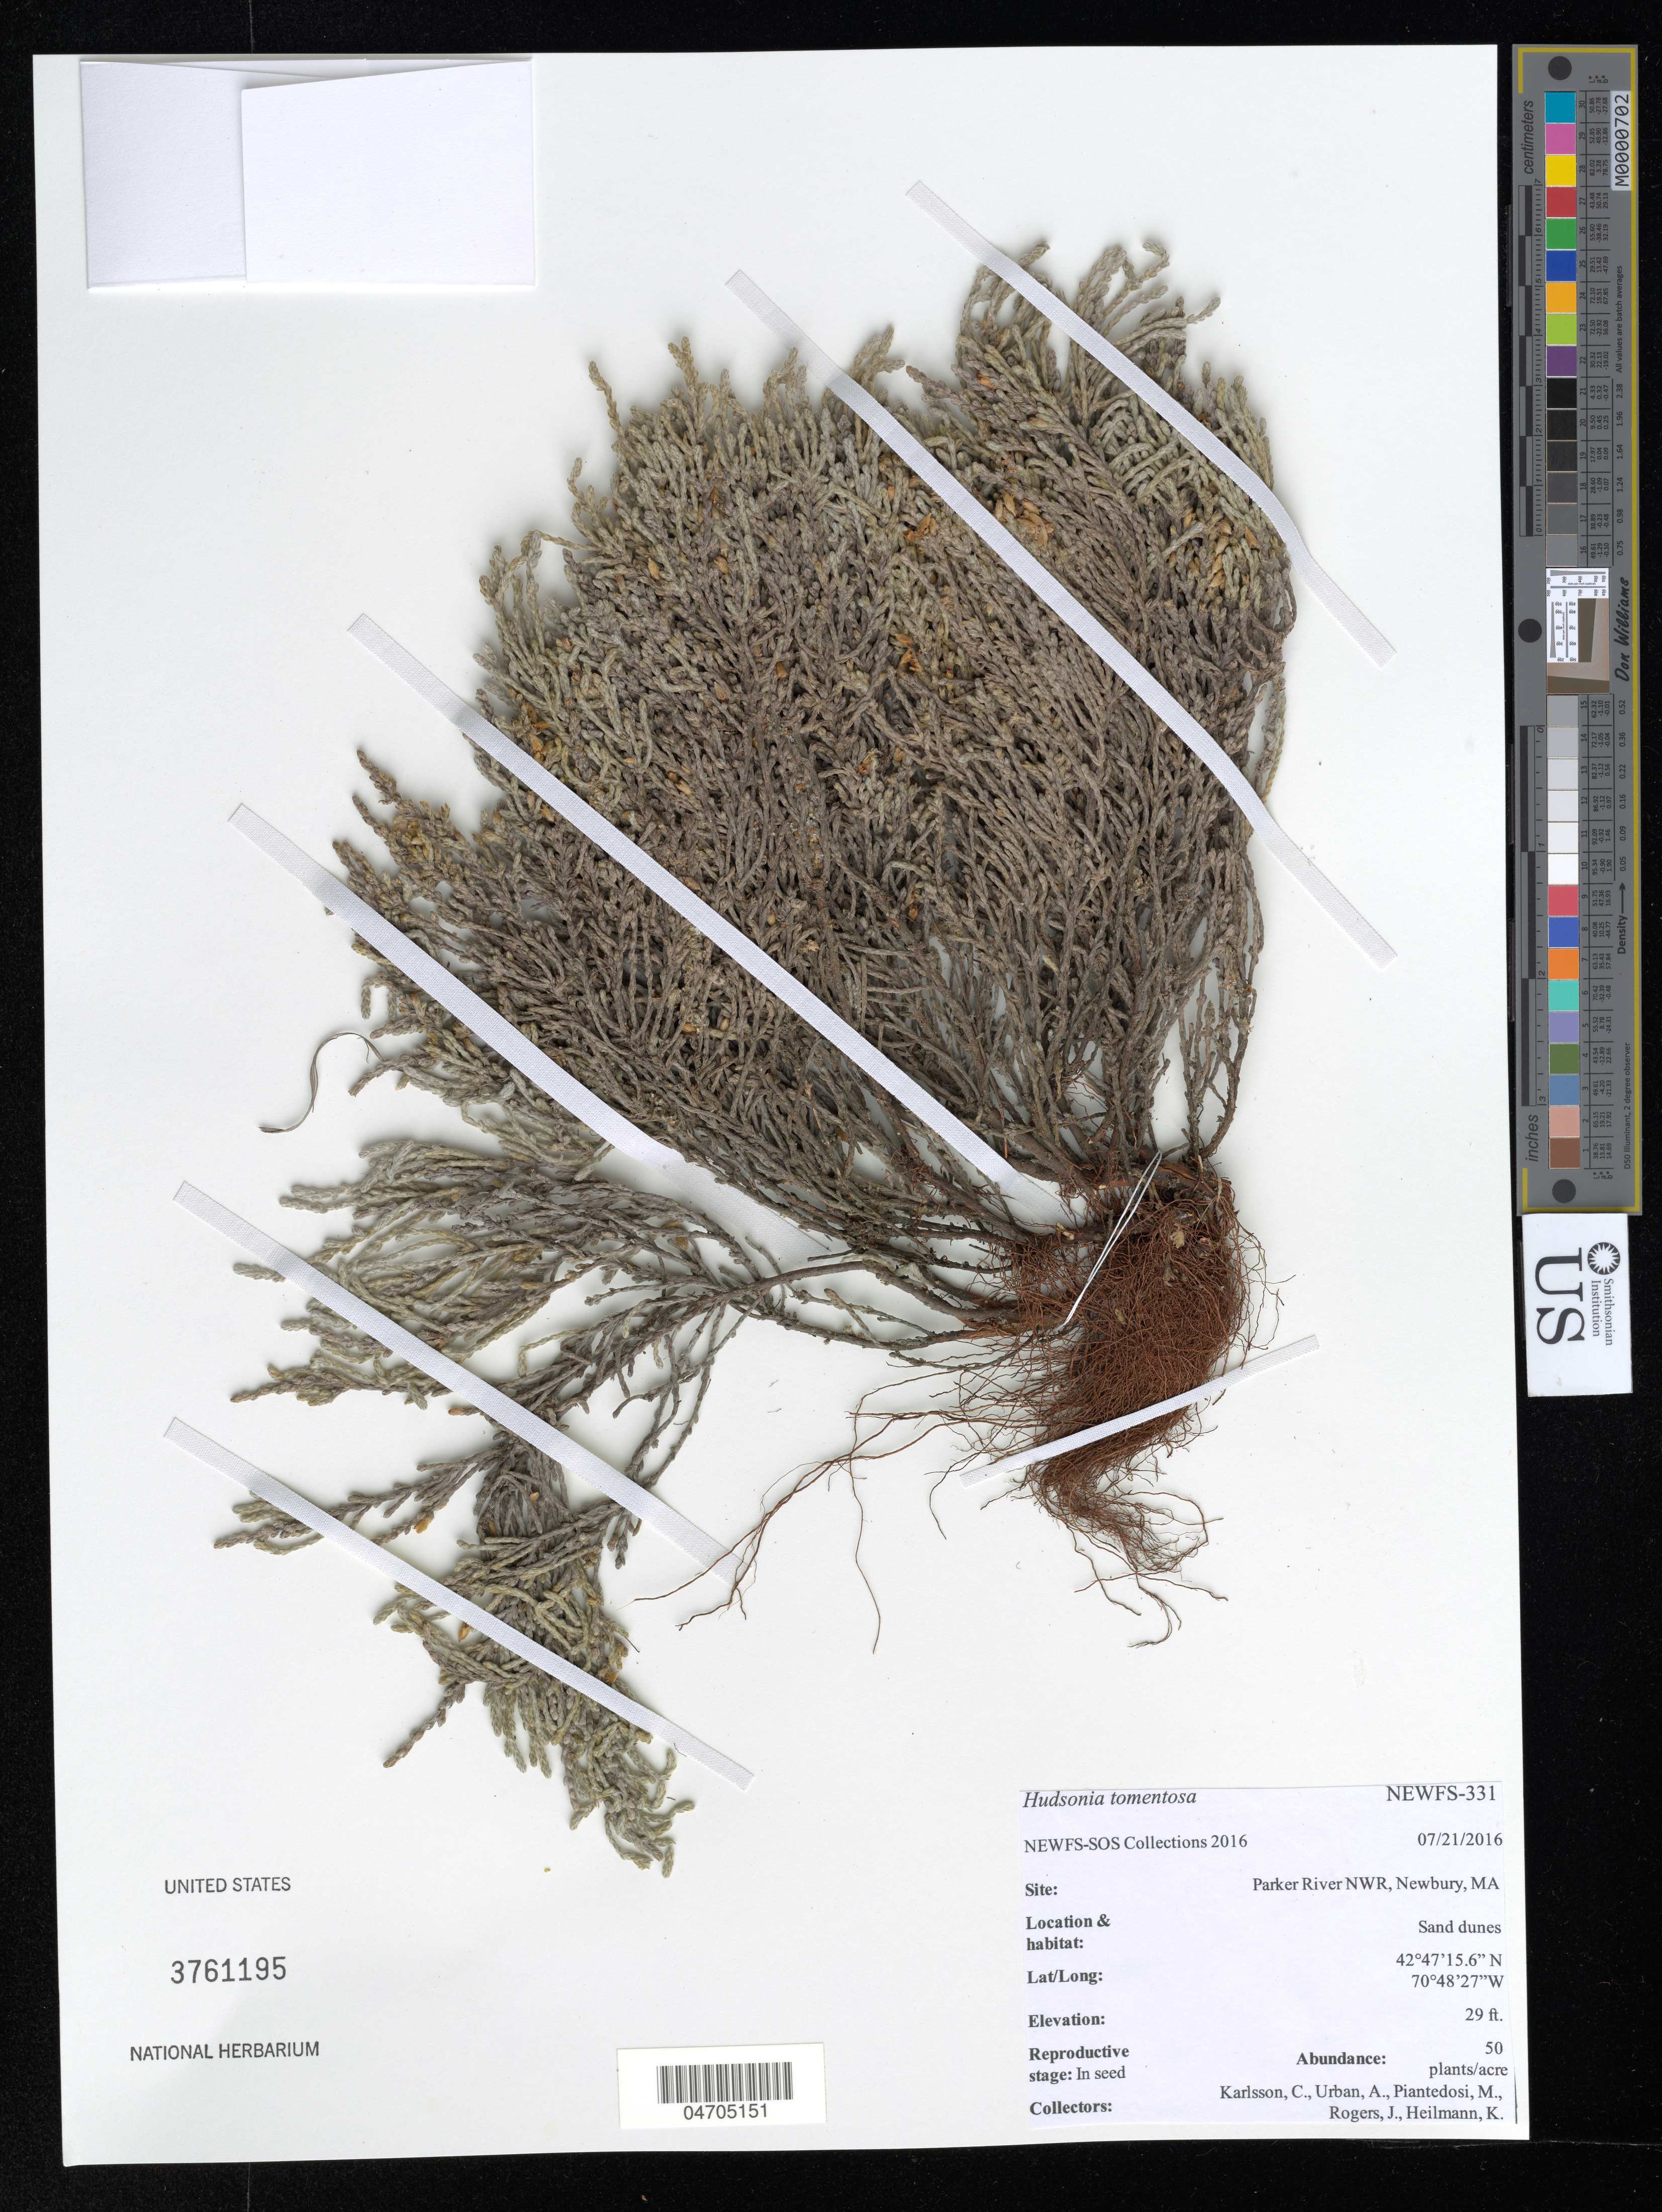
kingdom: Plantae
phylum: Tracheophyta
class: Magnoliopsida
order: Malvales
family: Cistaceae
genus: Hudsonia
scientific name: Hudsonia tomentosa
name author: Nutt.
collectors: C. Karlsson, A. Urban, M. Piantedosi, J. Rogers & K. Heilmann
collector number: NEWFS-331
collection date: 2016-07-21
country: United States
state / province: Massachusetts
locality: Parker River NWR, Newbury.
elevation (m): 9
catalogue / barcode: US 3761195